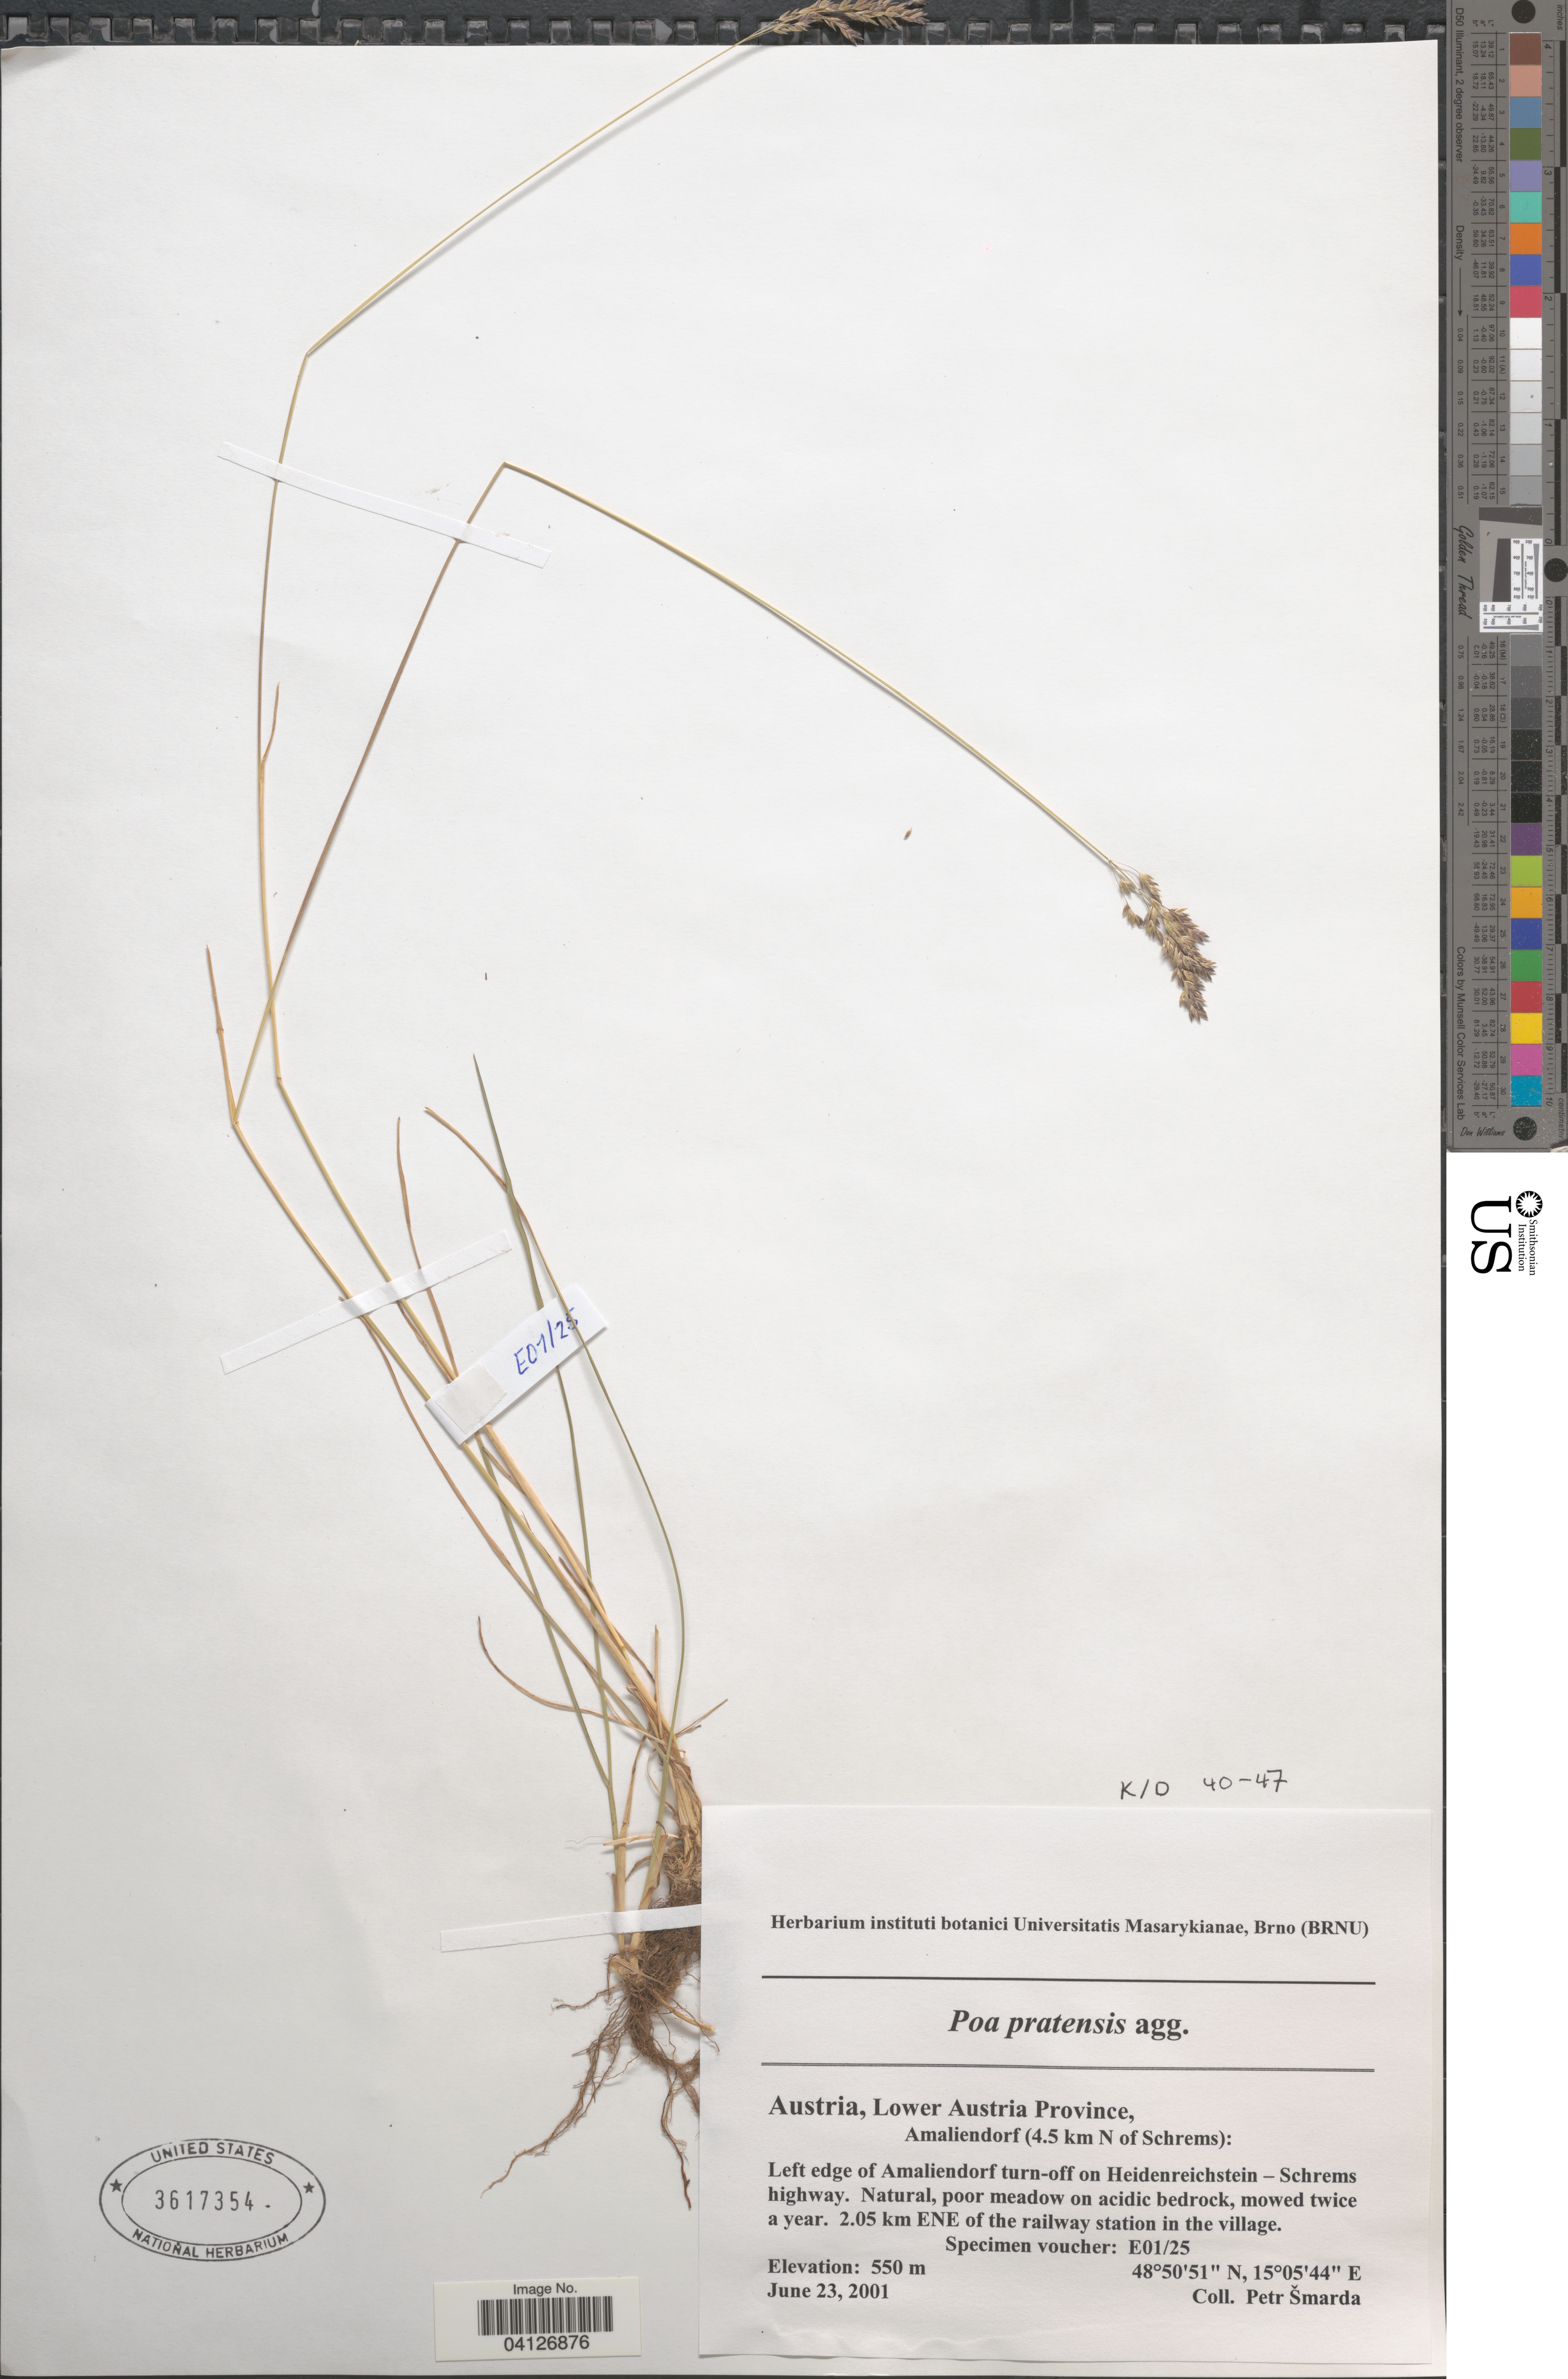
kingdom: Plantae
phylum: Tracheophyta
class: Liliopsida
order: Poales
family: Poaceae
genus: Poa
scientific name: Poa pratensis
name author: L.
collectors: P. Smarda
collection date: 2001-06-23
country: Austria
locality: Lower Austria Province, Amaliendorf (4.5 km N of Schrems): Left edge of Amaliendorf turn-off on Heidenreichstein - Schrems highway. 2.05 km ENE of the railway station in the village.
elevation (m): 550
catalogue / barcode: US 3617354